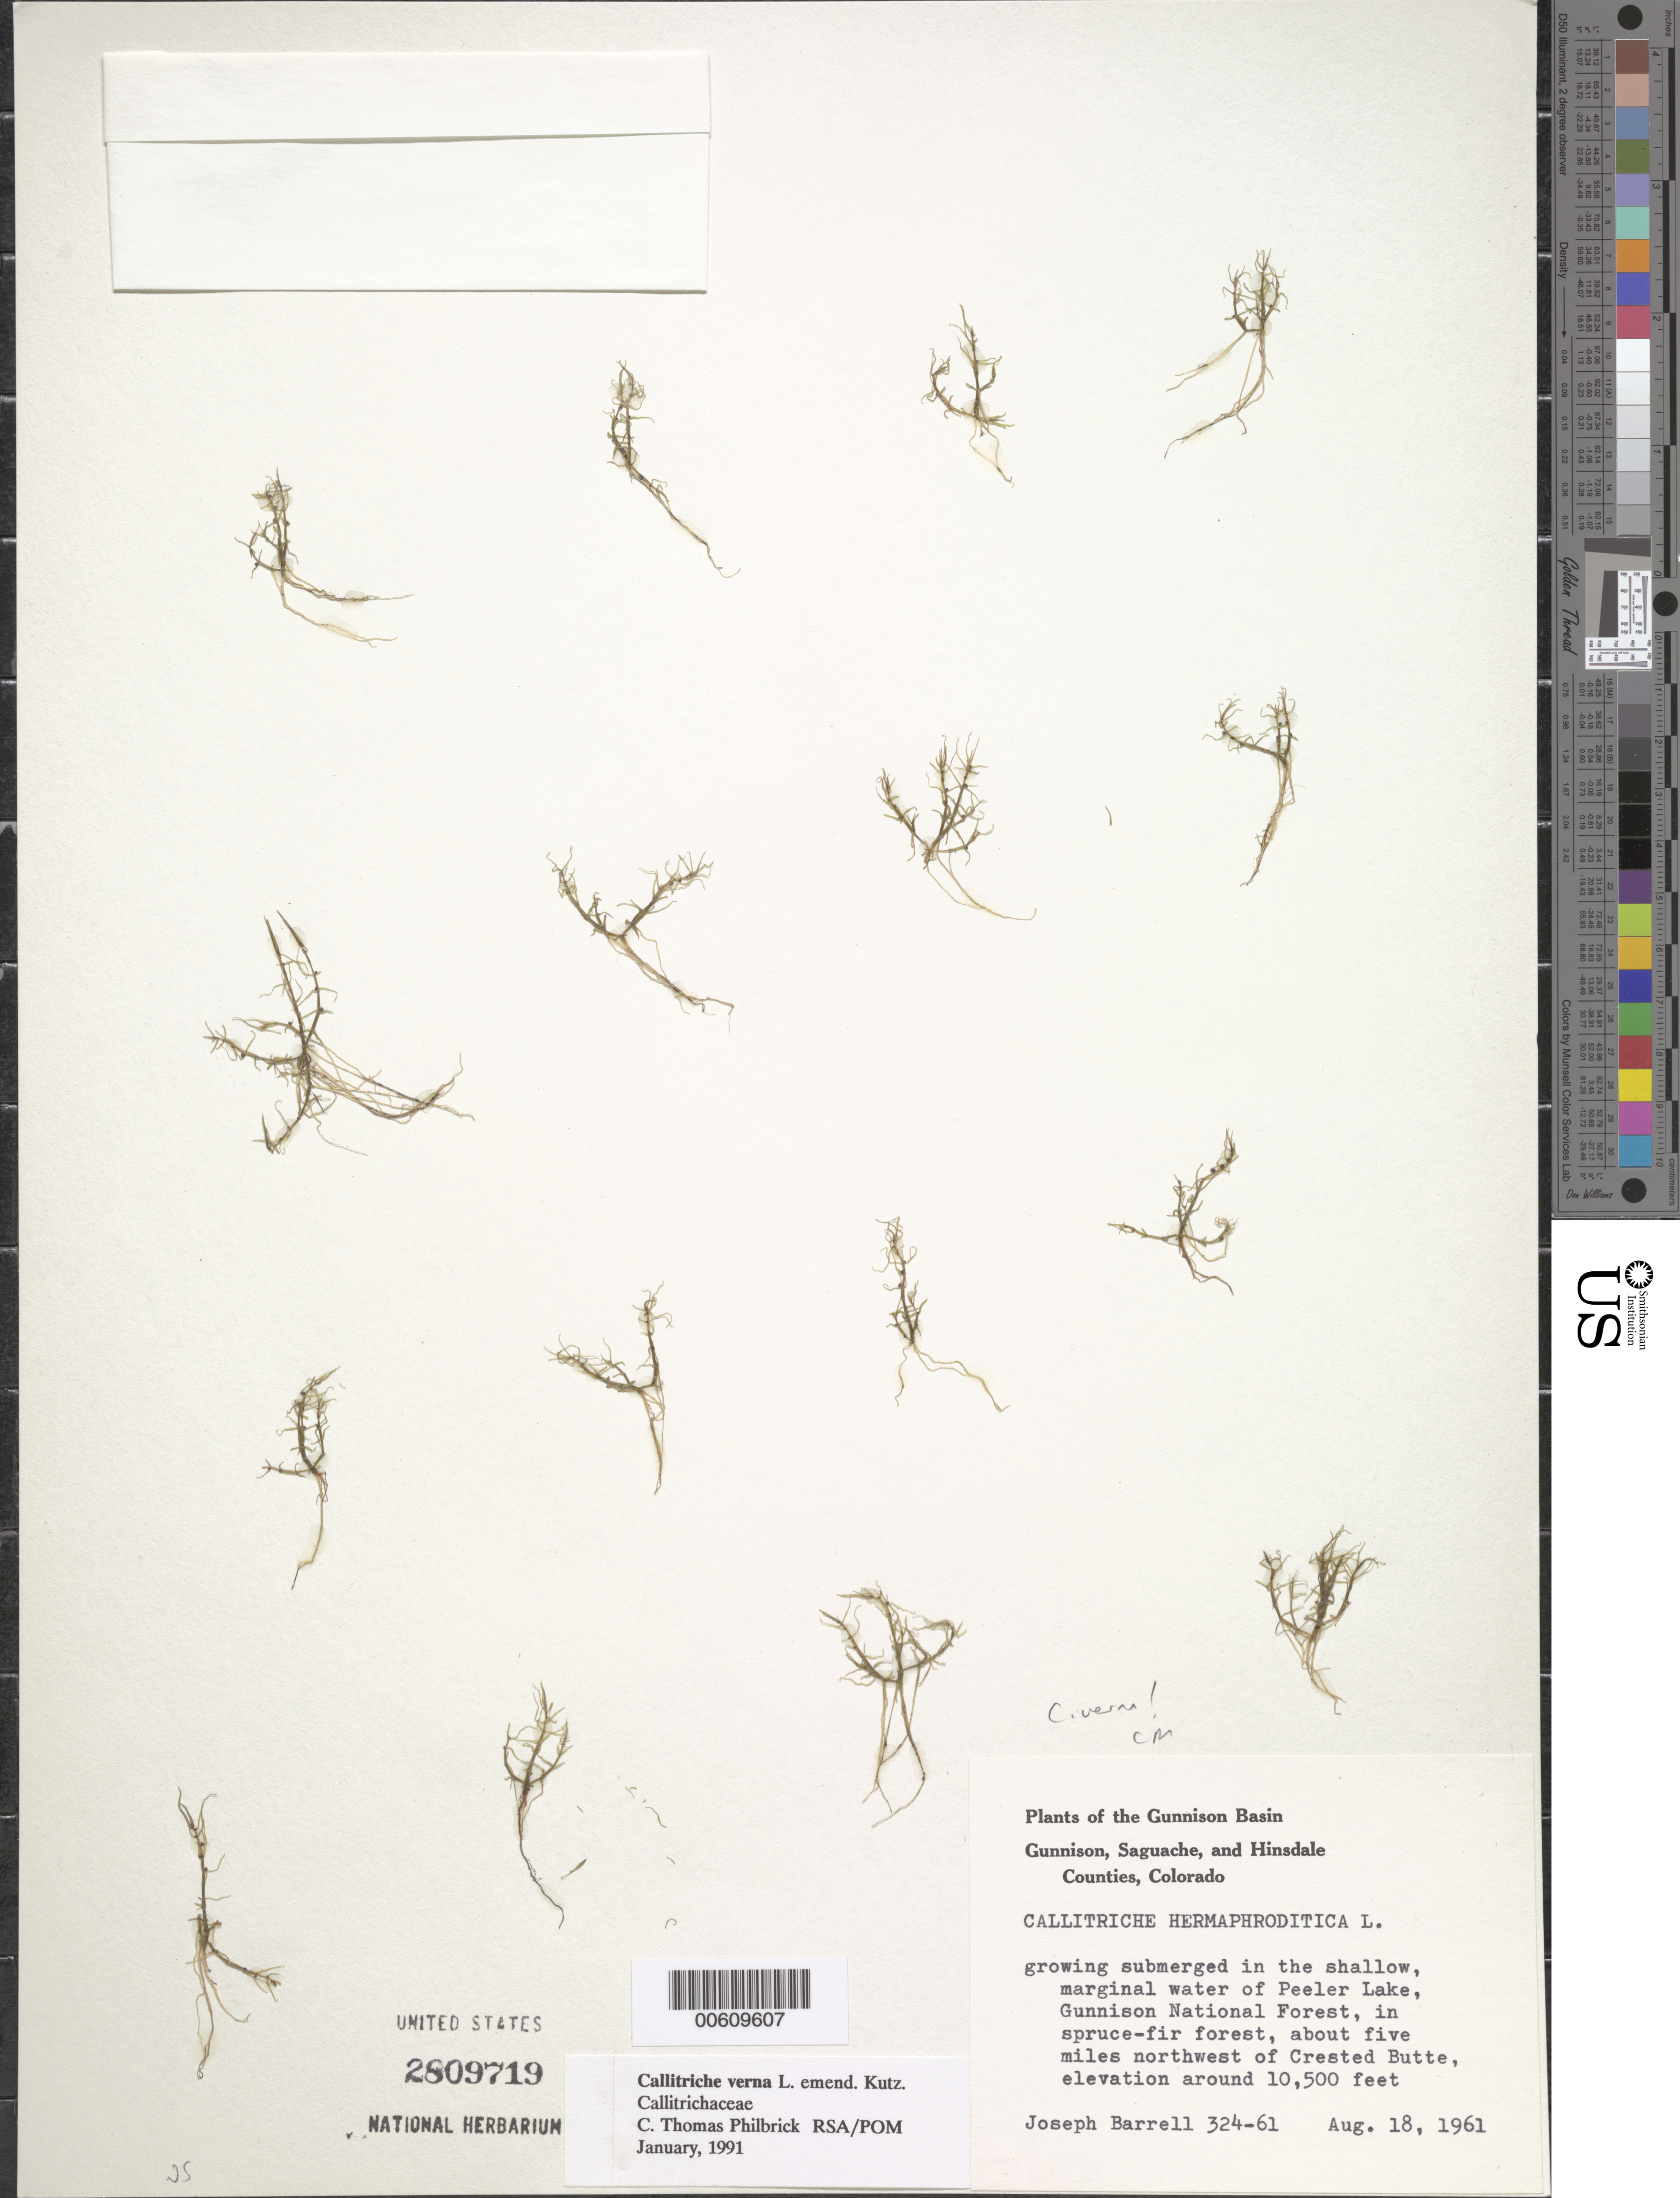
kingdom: Plantae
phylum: Tracheophyta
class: Magnoliopsida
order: Lamiales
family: Plantaginaceae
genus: Callitriche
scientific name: Callitriche verna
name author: L.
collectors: J. Barrell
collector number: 324-61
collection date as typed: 18 Aug 1961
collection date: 1961-08-18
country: United States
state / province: Colorado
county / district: Gunnison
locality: Peeler Lake, Gunnison National Forest, NW of Crested Butte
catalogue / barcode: US 2809719